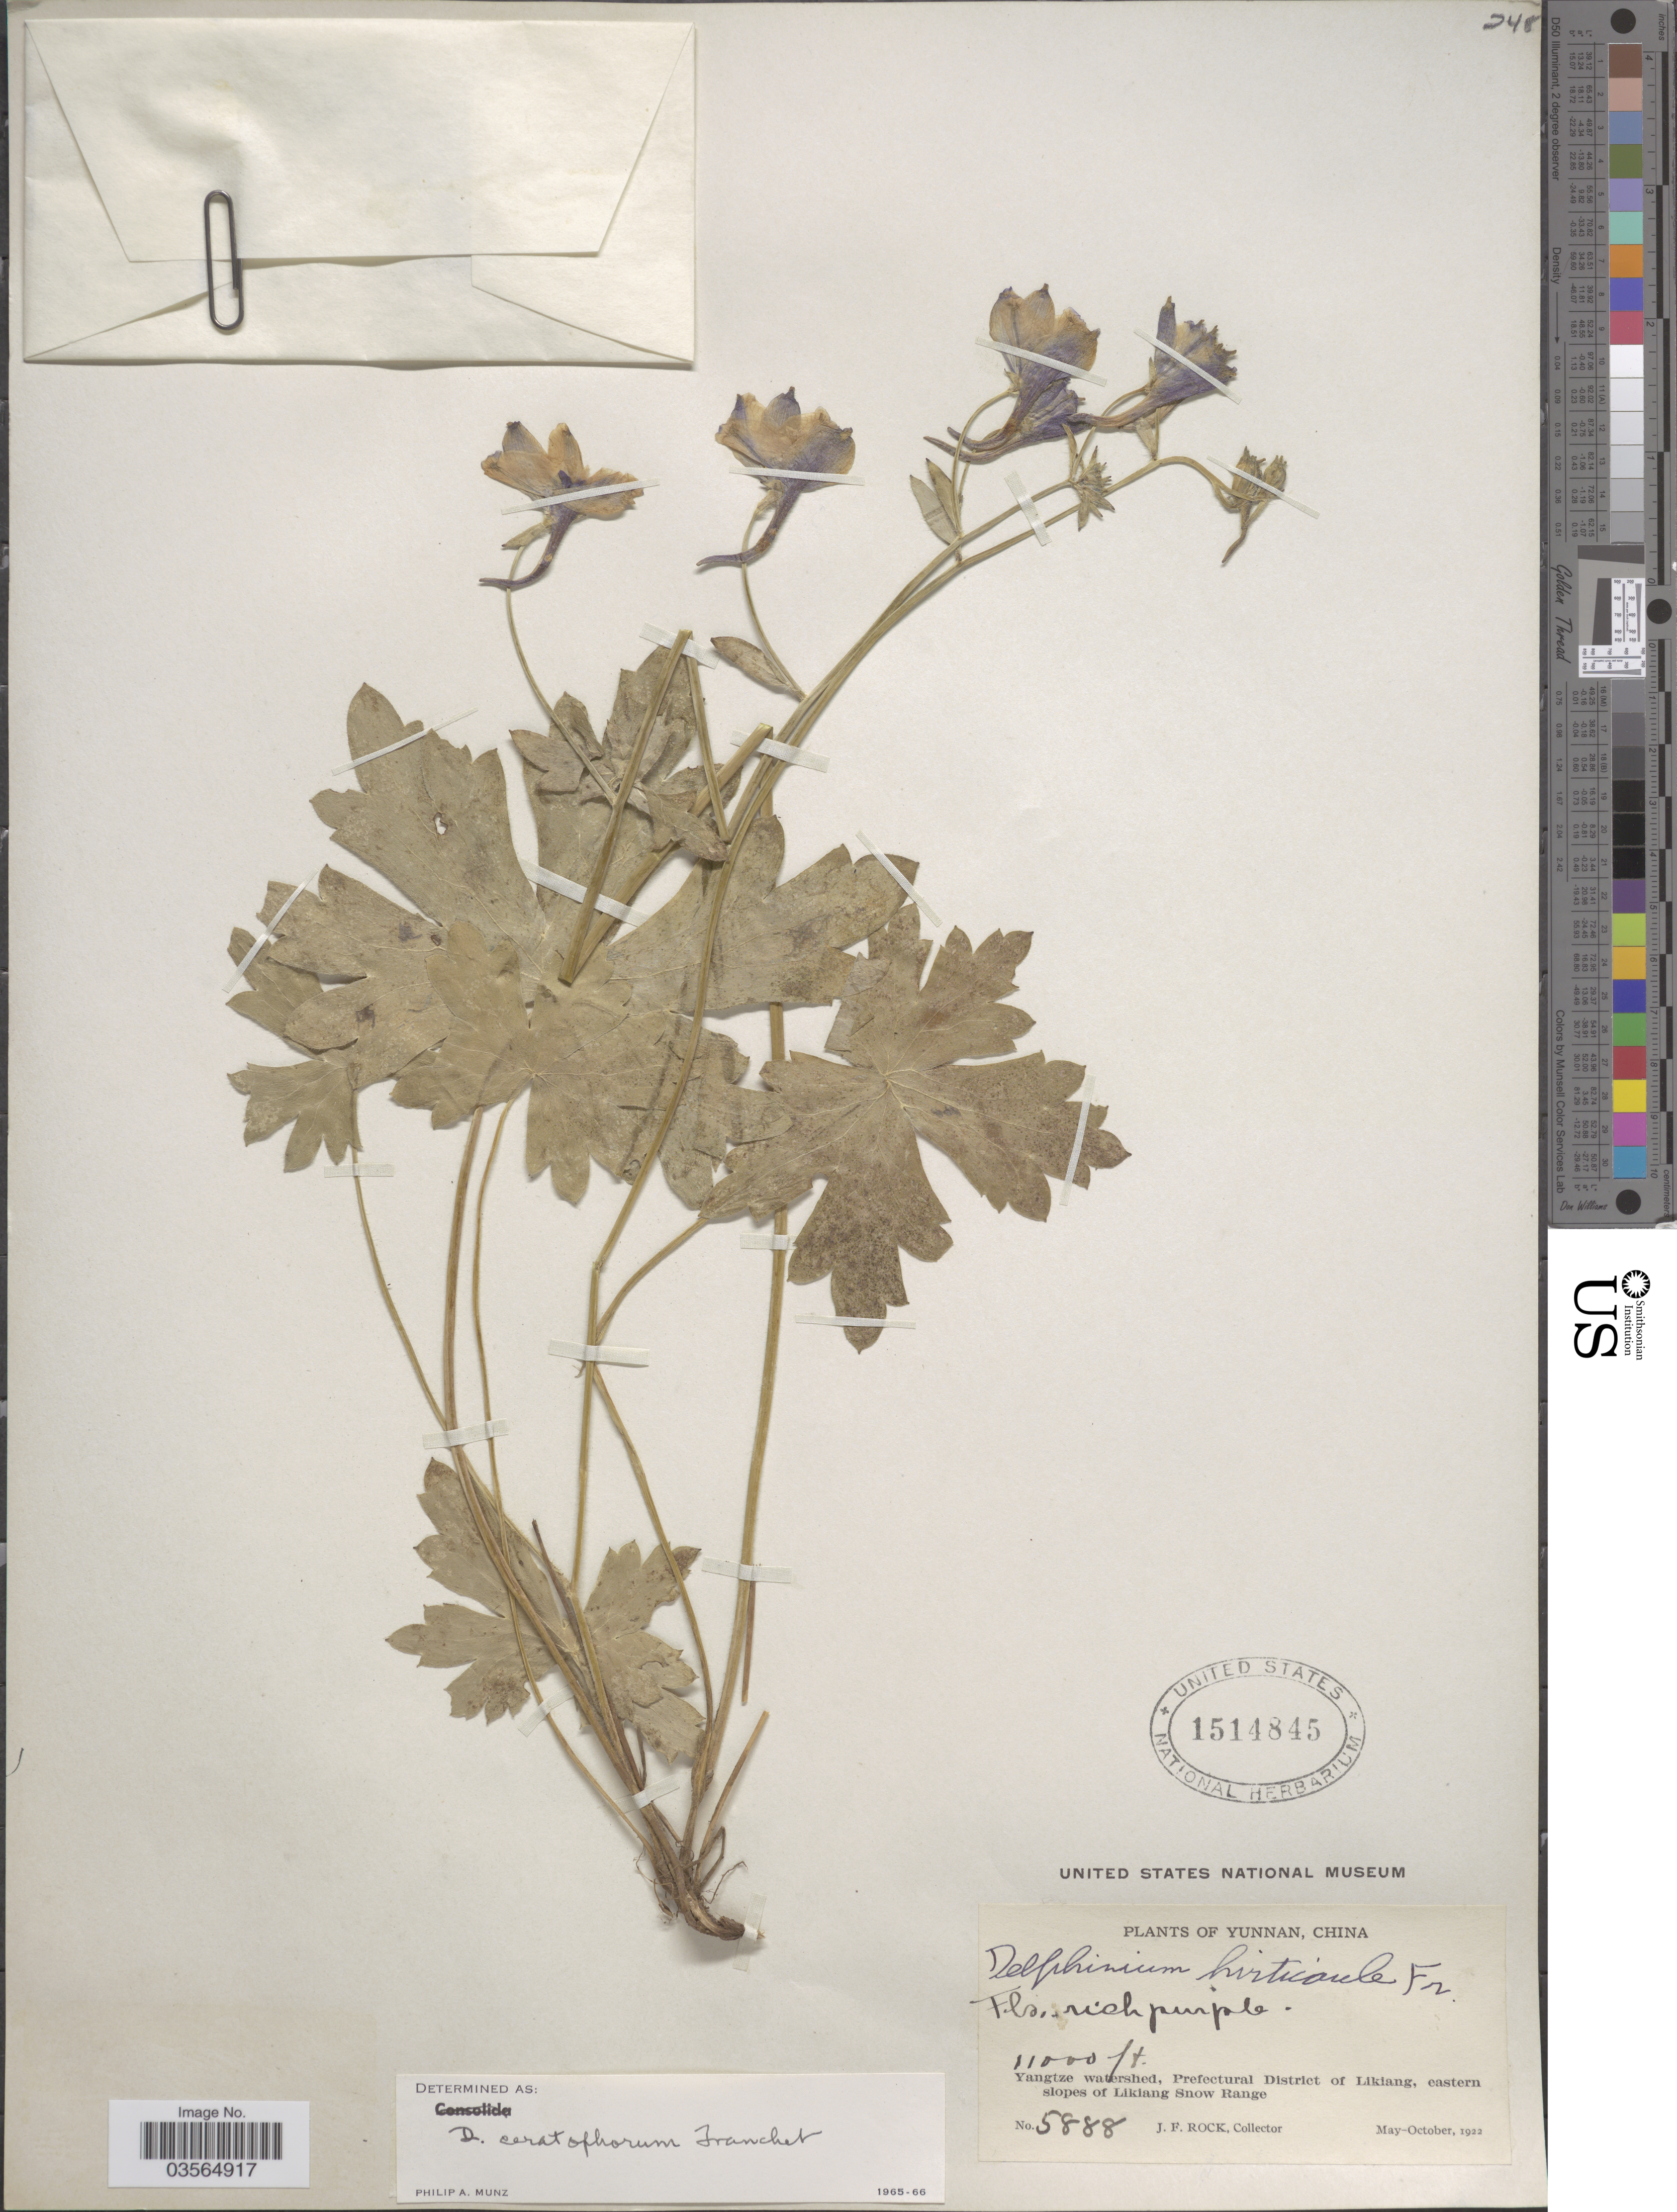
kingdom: Plantae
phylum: Tracheophyta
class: Magnoliopsida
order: Ranunculales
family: Ranunculaceae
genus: Delphinium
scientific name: Delphinium ceratophorum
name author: Franch.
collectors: J. Rock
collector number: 5888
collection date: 1922-05/1922-10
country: China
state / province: Yunnan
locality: Yangtze watershed, Prefectural District of Likiang, eastern slopes of Likiang Snow Range.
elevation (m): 3353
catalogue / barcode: US 1514845